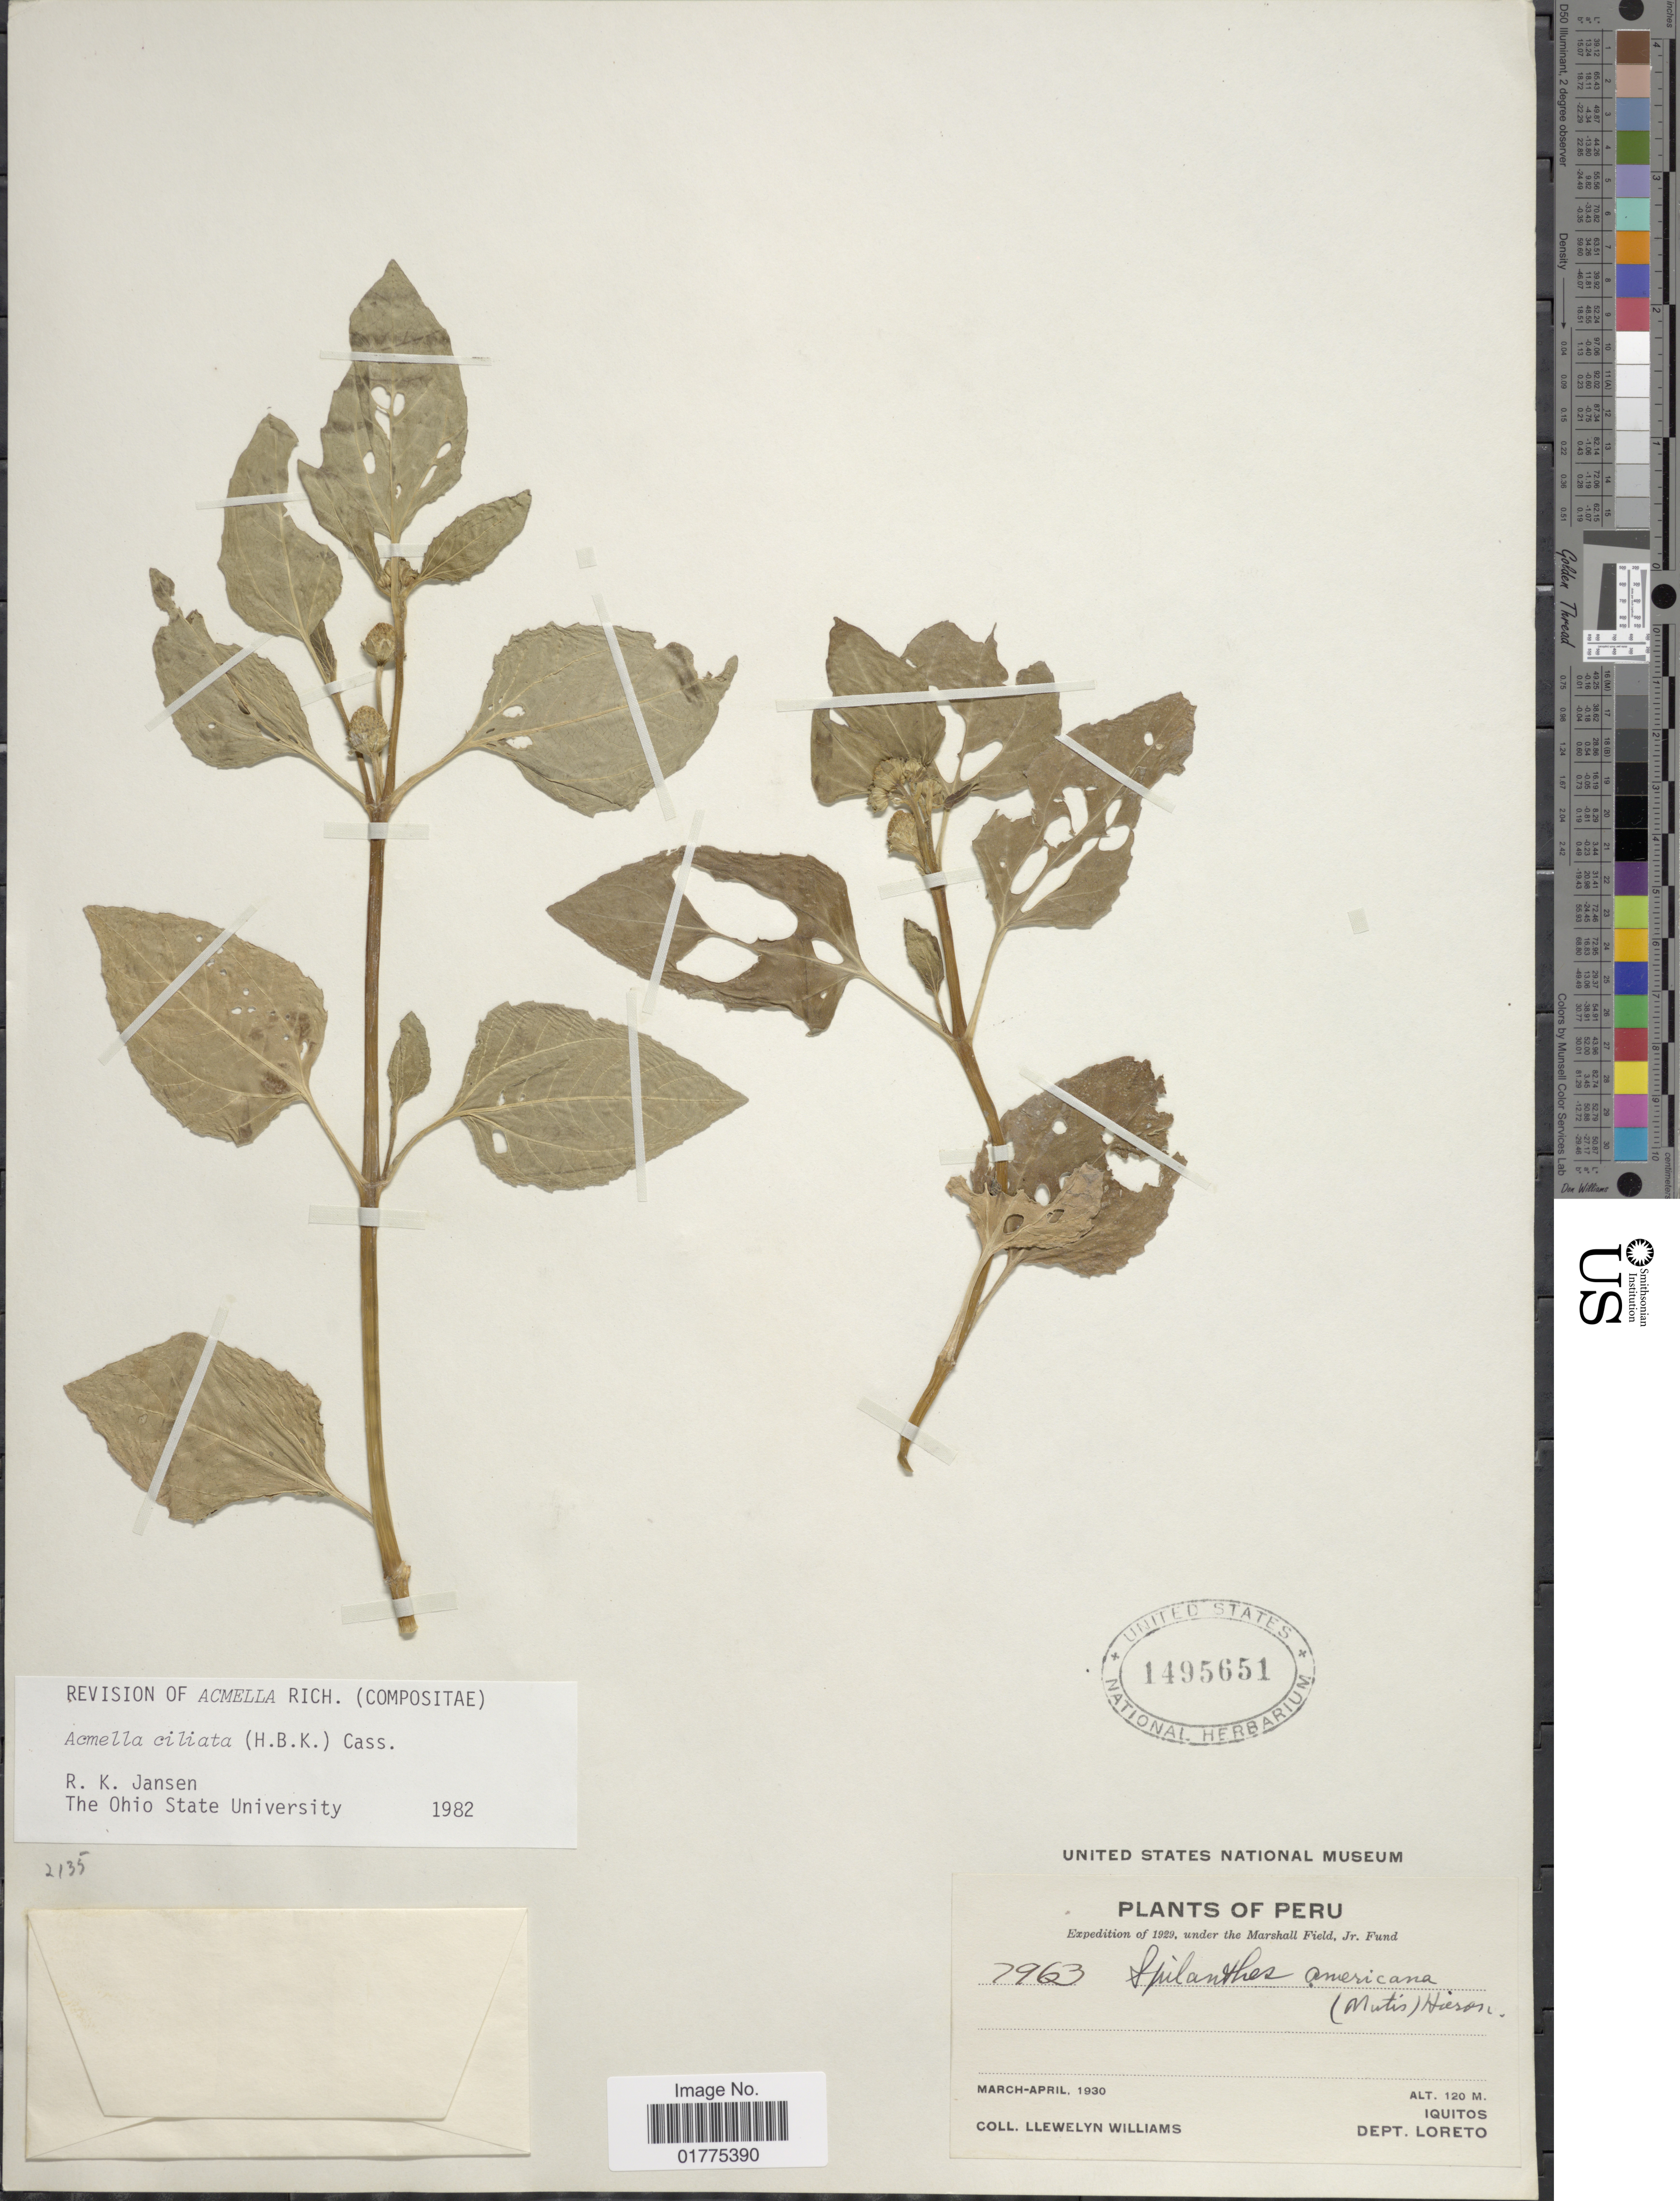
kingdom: Plantae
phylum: Tracheophyta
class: Magnoliopsida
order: Asterales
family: Asteraceae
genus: Acmella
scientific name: Acmella ciliata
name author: (Kunth) Cass.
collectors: Ll. Williams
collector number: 7963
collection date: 1930-03/1930-04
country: Peru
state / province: Loreto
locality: Iquitos, Dept. Loreto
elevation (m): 120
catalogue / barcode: US 1495651